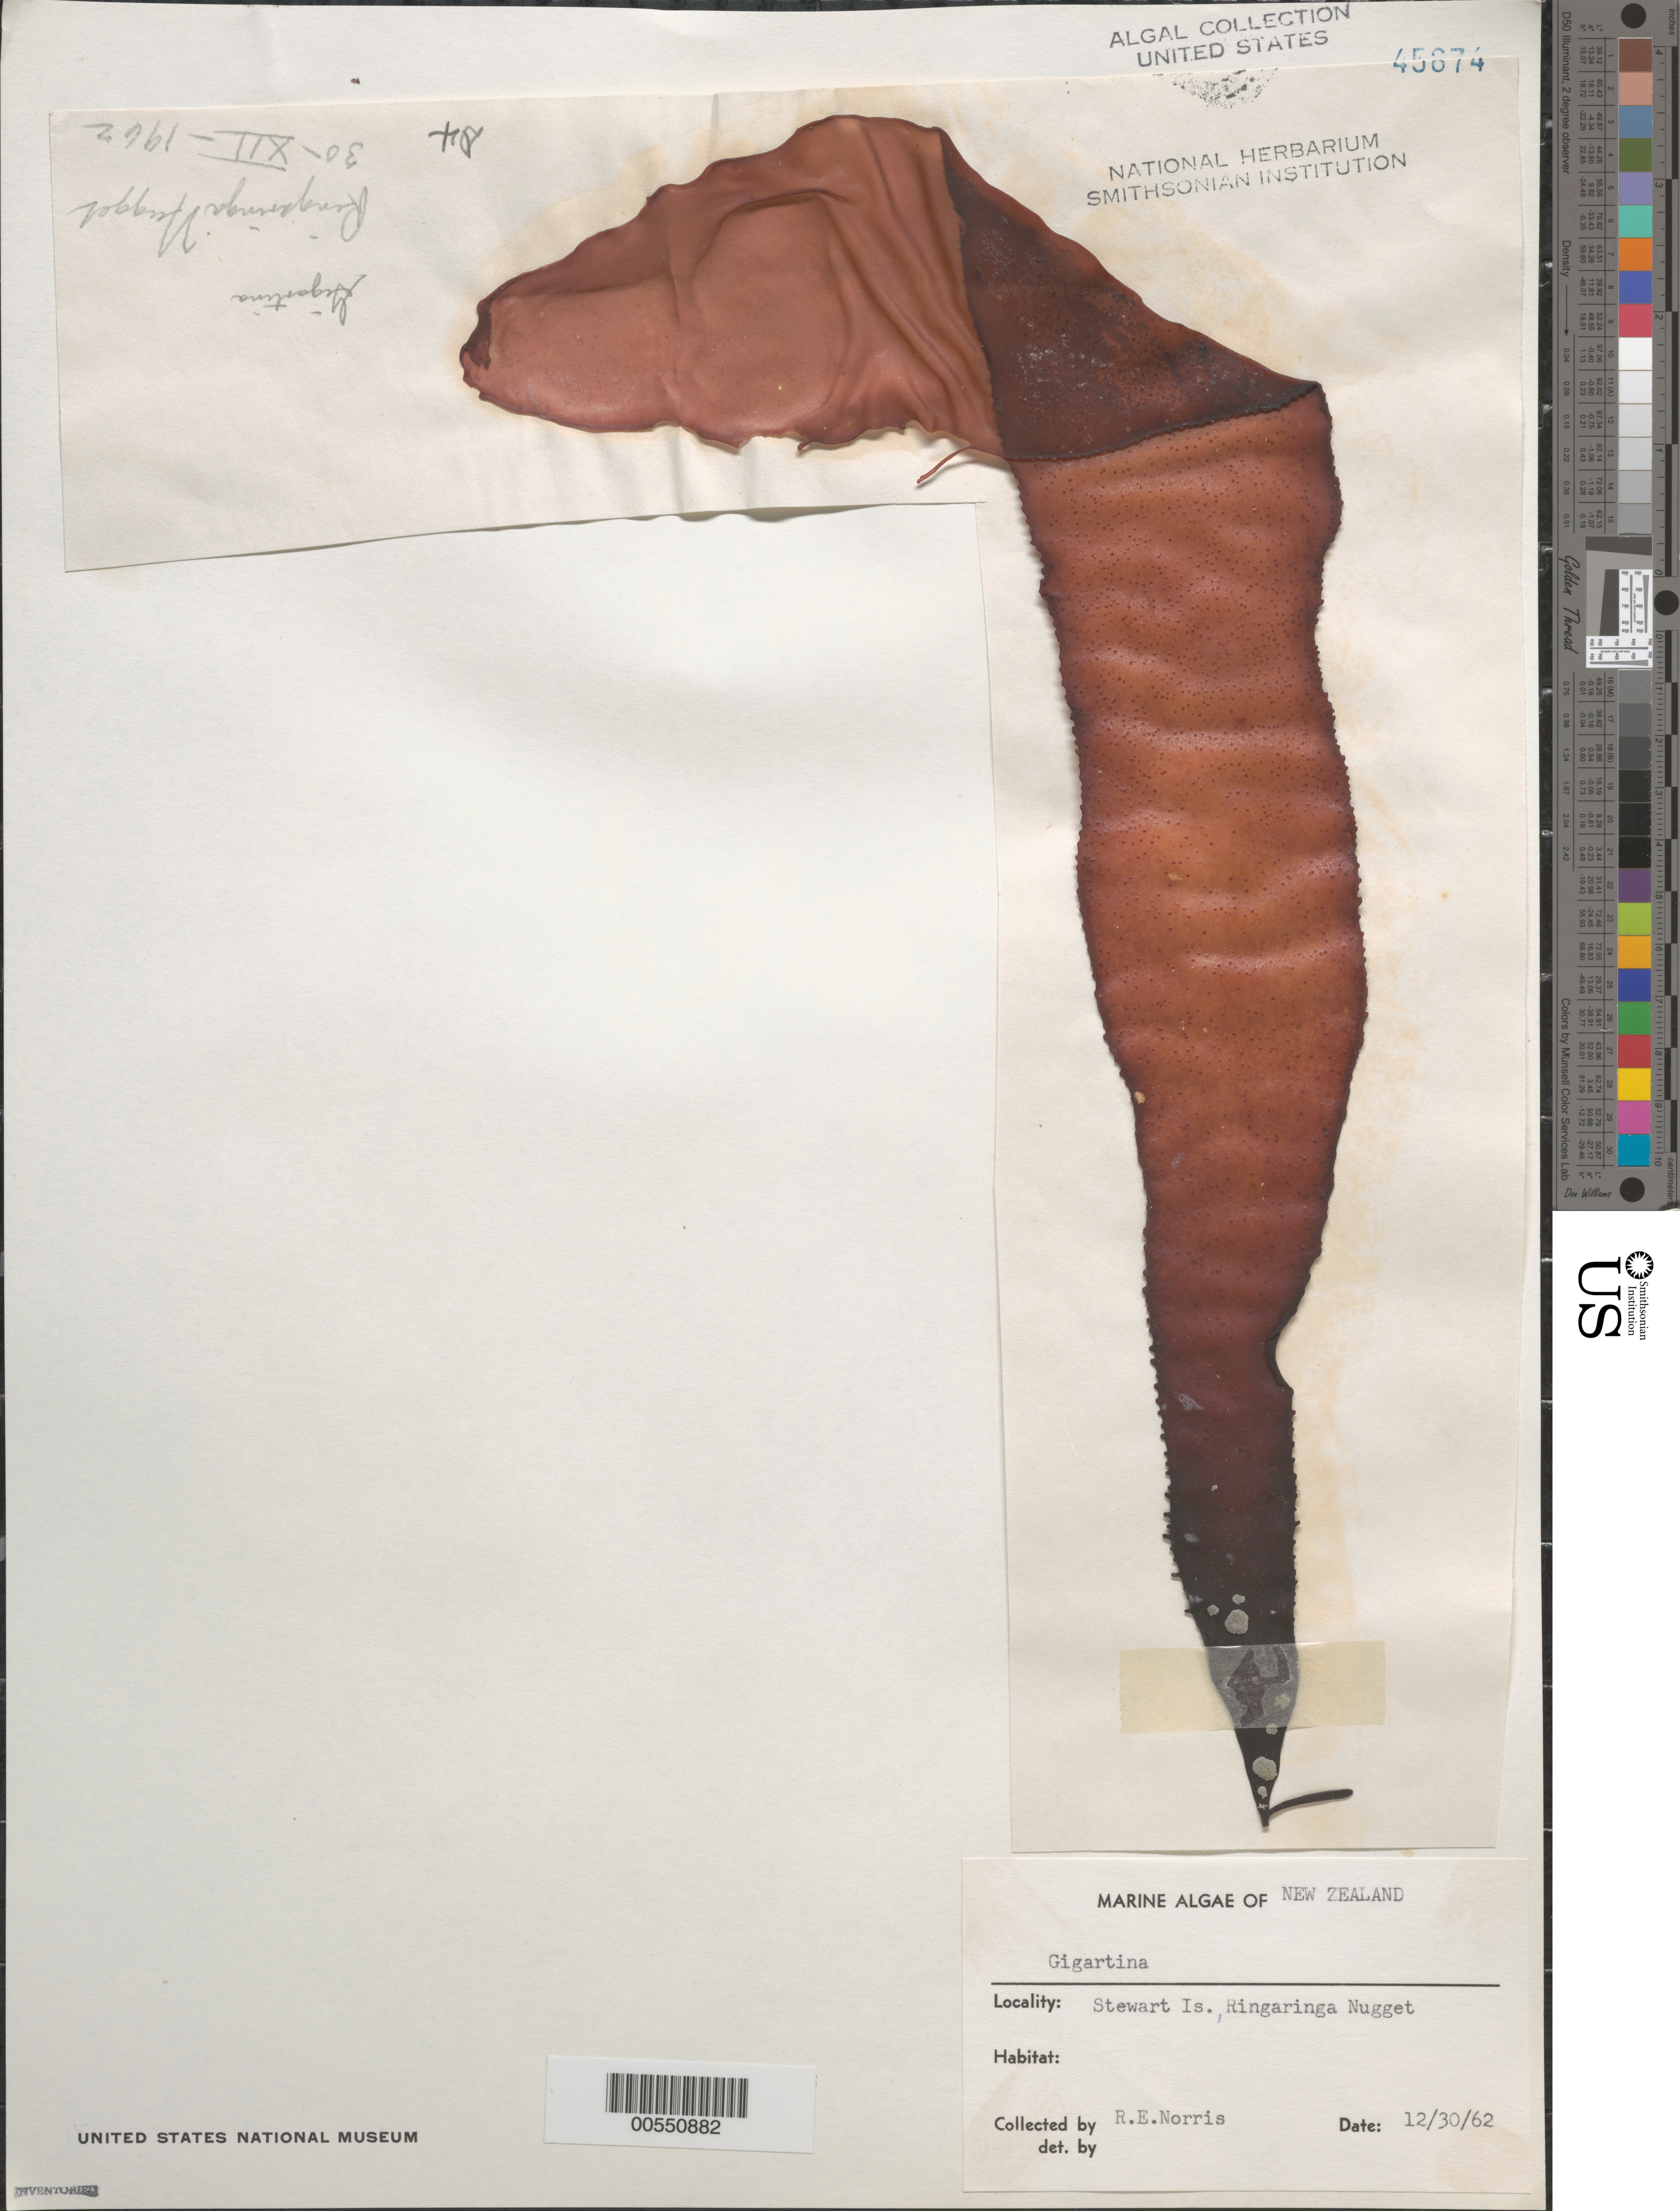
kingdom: Plantae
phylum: Rhodophyta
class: Florideophyceae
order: Gigartinales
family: Gigartinaceae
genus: Gigartina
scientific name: Gigartina sp.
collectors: R. E. Norris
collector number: D4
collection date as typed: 30 Dec 1962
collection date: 1962-12-30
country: New Zealand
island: Stewart Island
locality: Ringaringa Nugget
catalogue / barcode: US 45674